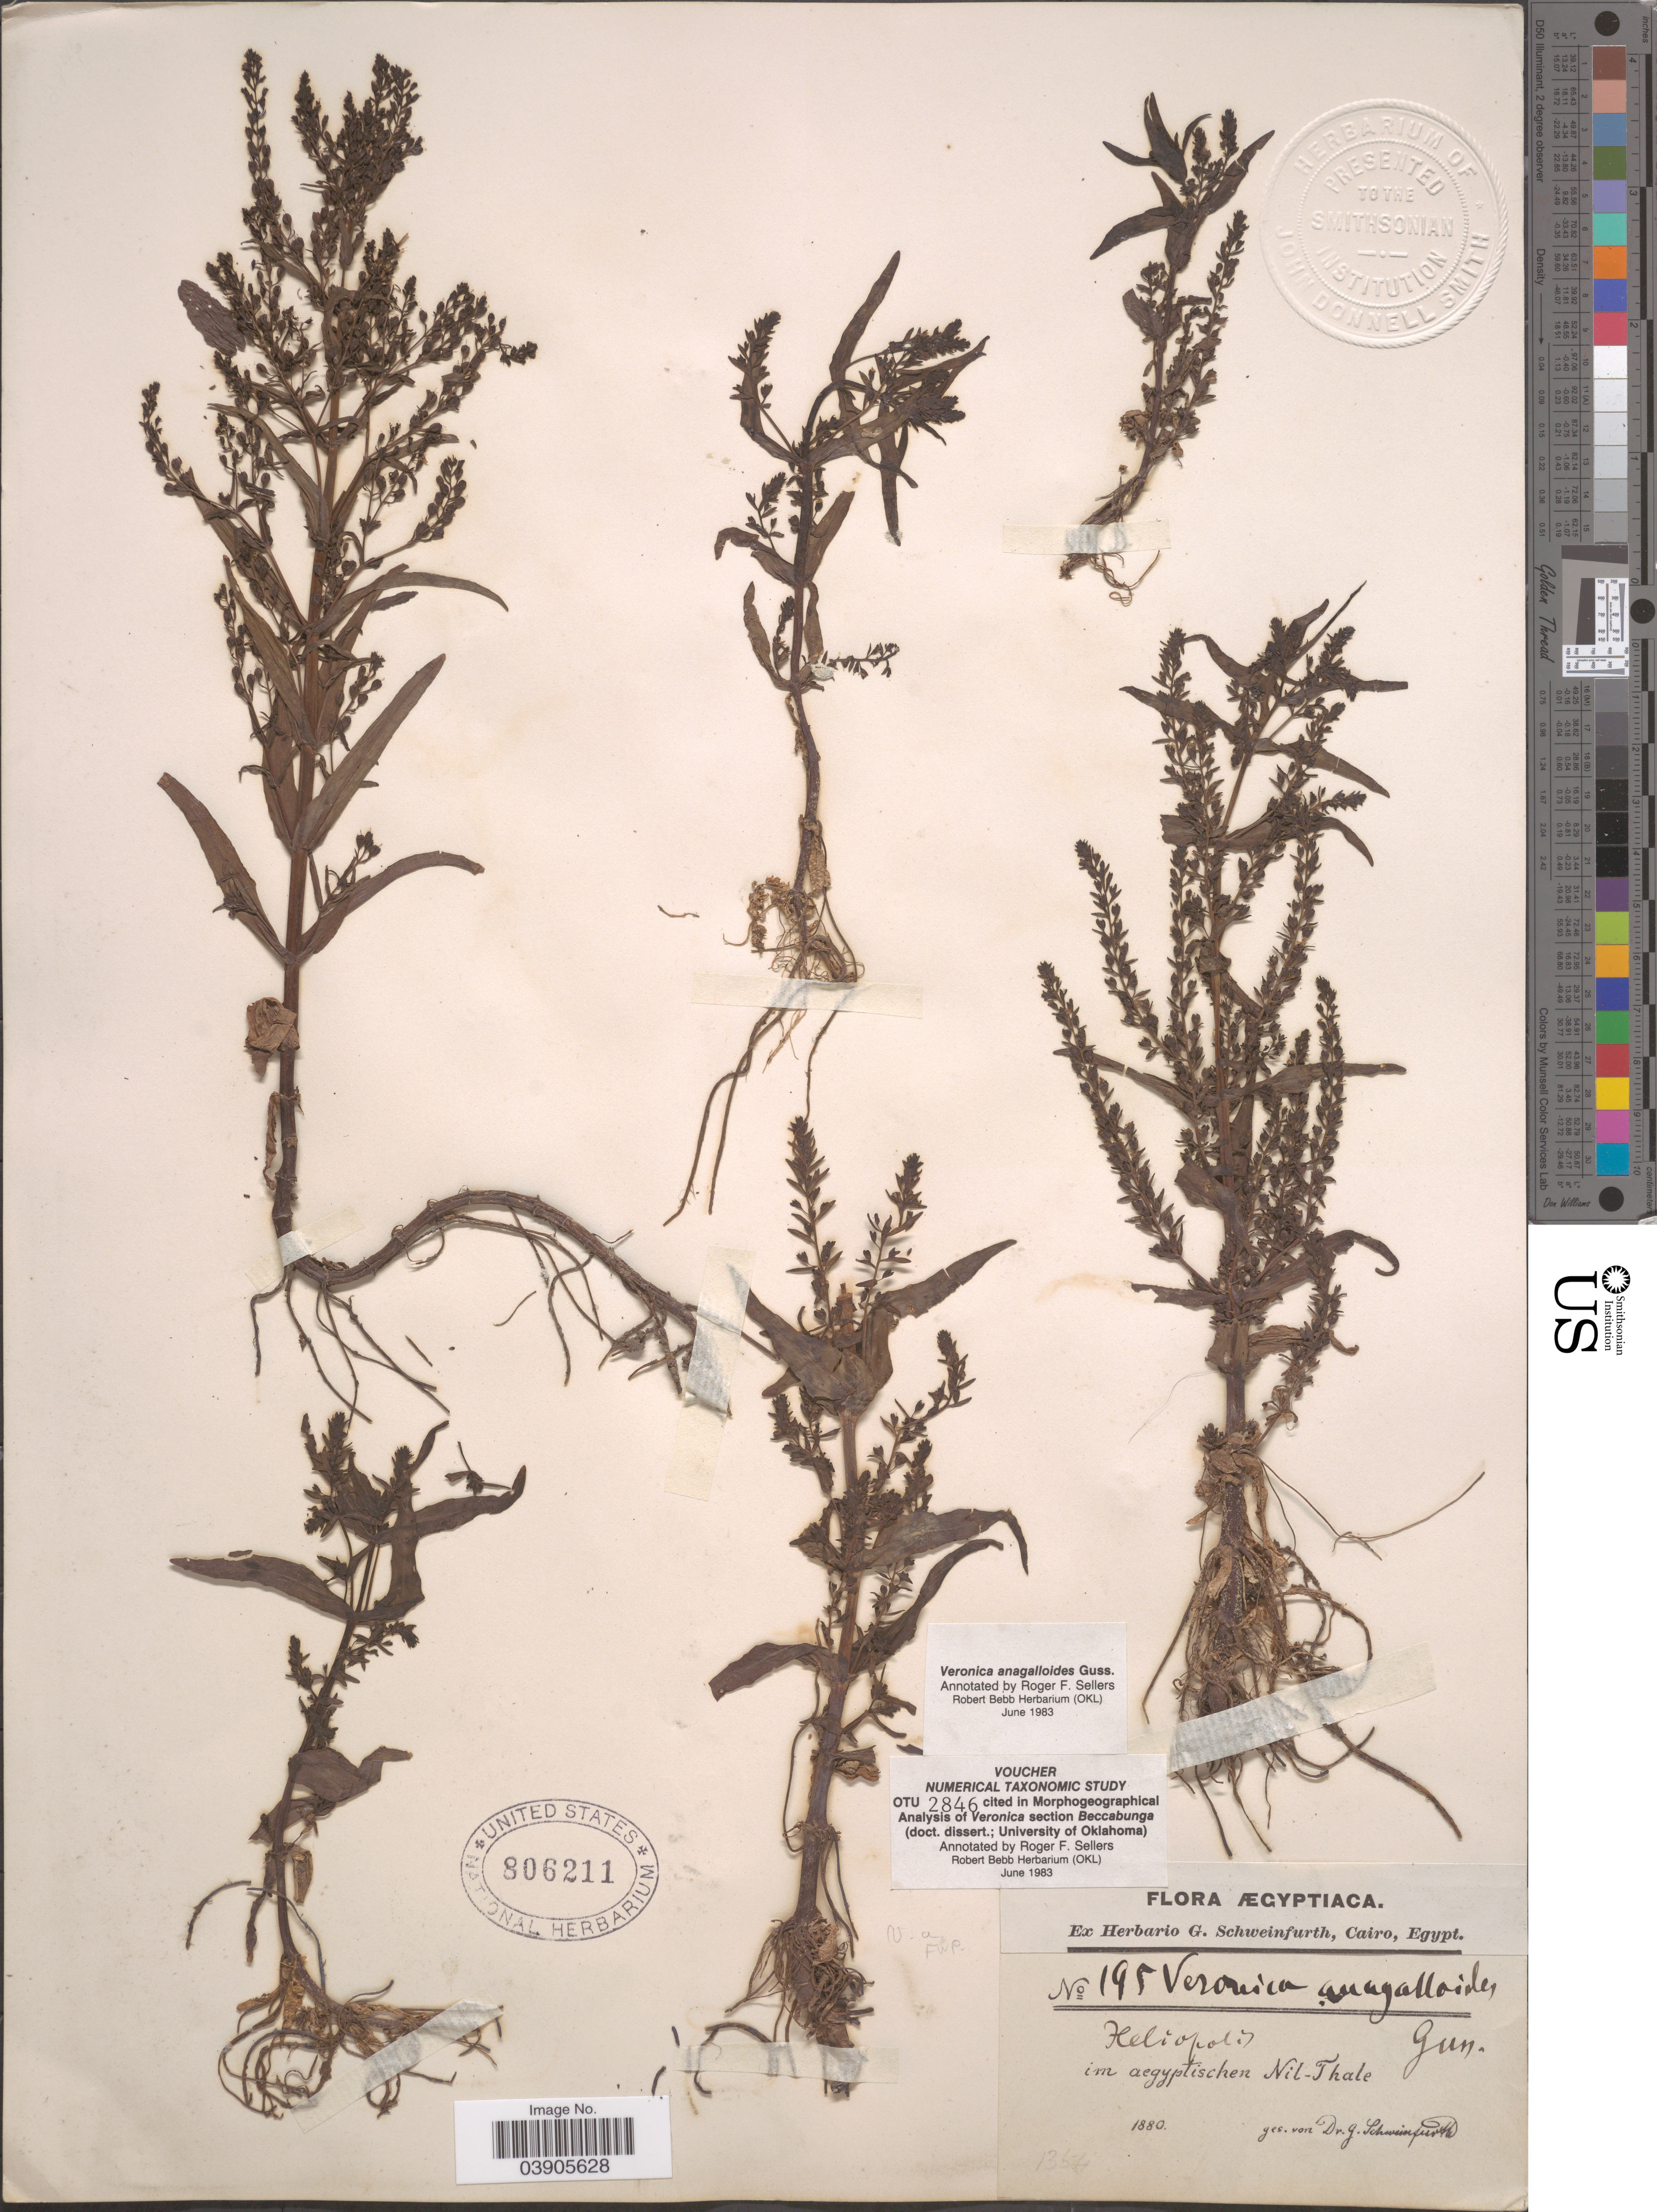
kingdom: Plantae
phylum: Tracheophyta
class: Magnoliopsida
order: Lamiales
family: Plantaginaceae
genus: Veronica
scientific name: Veronica anagalloides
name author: Gussone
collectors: G. A. Schweinfurth (herbarium)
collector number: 195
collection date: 1880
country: Egypt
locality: Aegyptiaca. Im aegyptischen Nil-Thale.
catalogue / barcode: US 806211